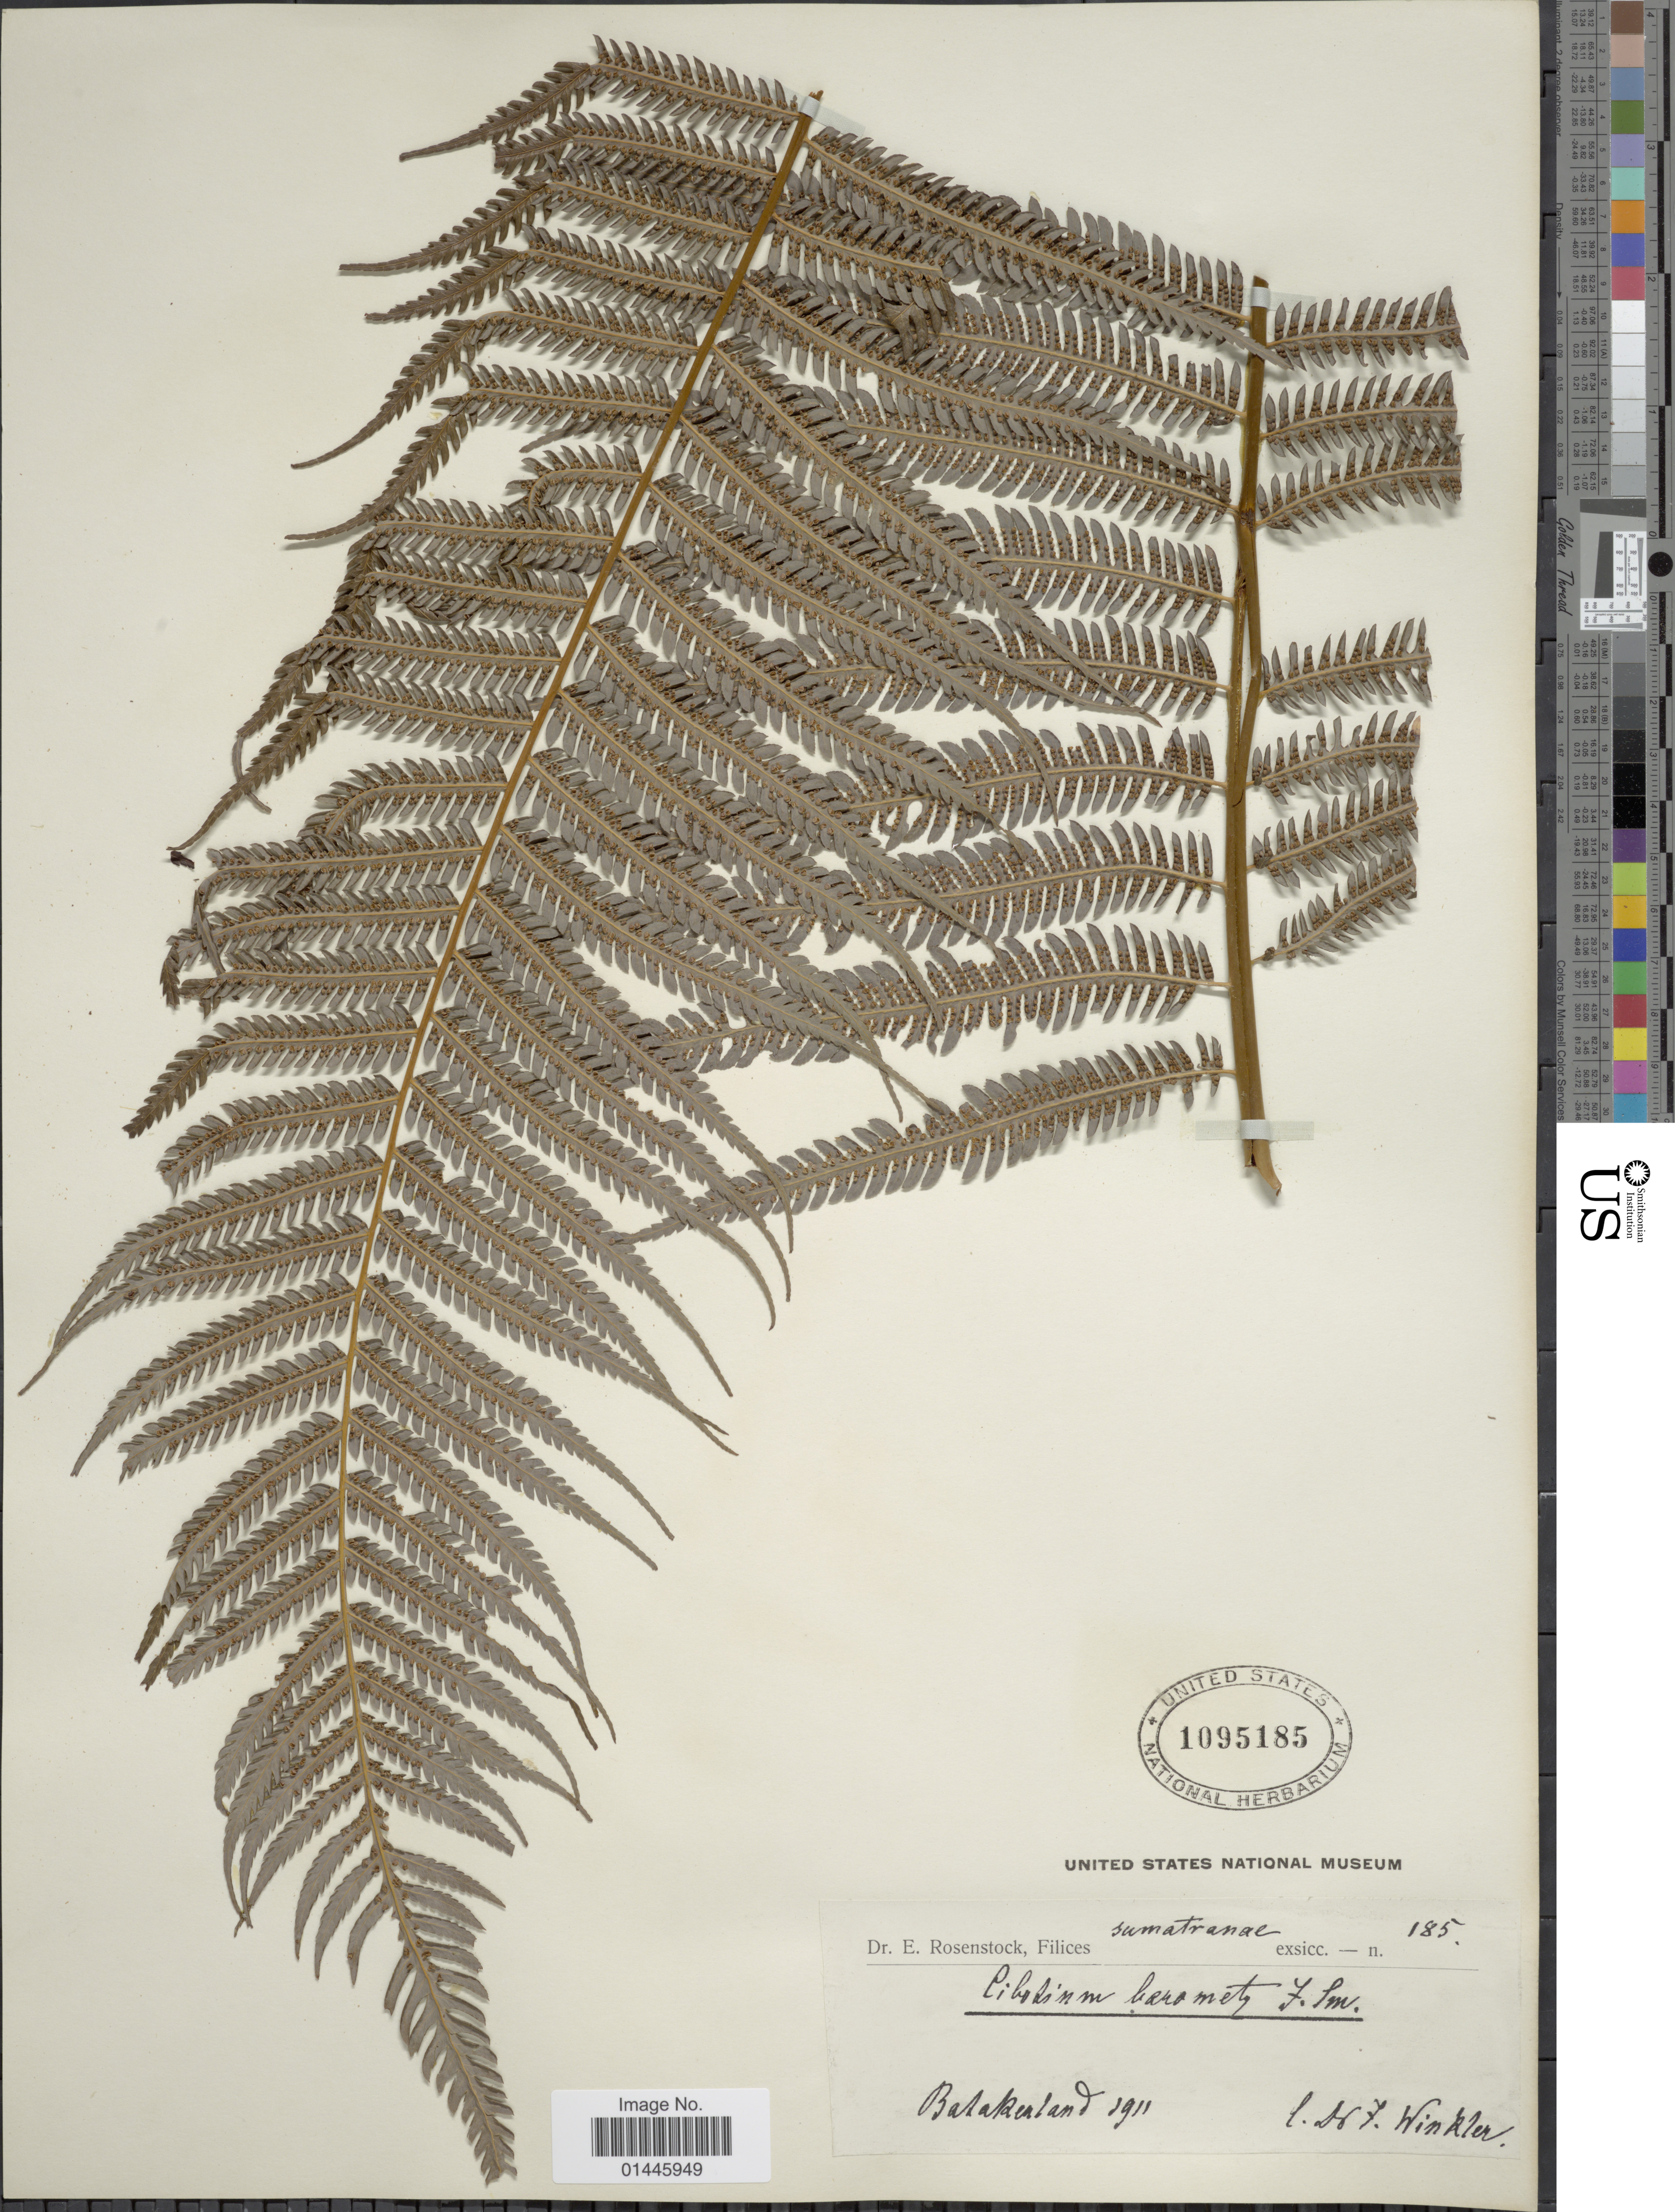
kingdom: Plantae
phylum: Tracheophyta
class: Polypodiopsida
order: Cyatheales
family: Cibotiaceae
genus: Cibotium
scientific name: Cibotium barometz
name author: (L.) J. Sm.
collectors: F. Winkler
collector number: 185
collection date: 1911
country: Indonesia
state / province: Sumatra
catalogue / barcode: US 1095185